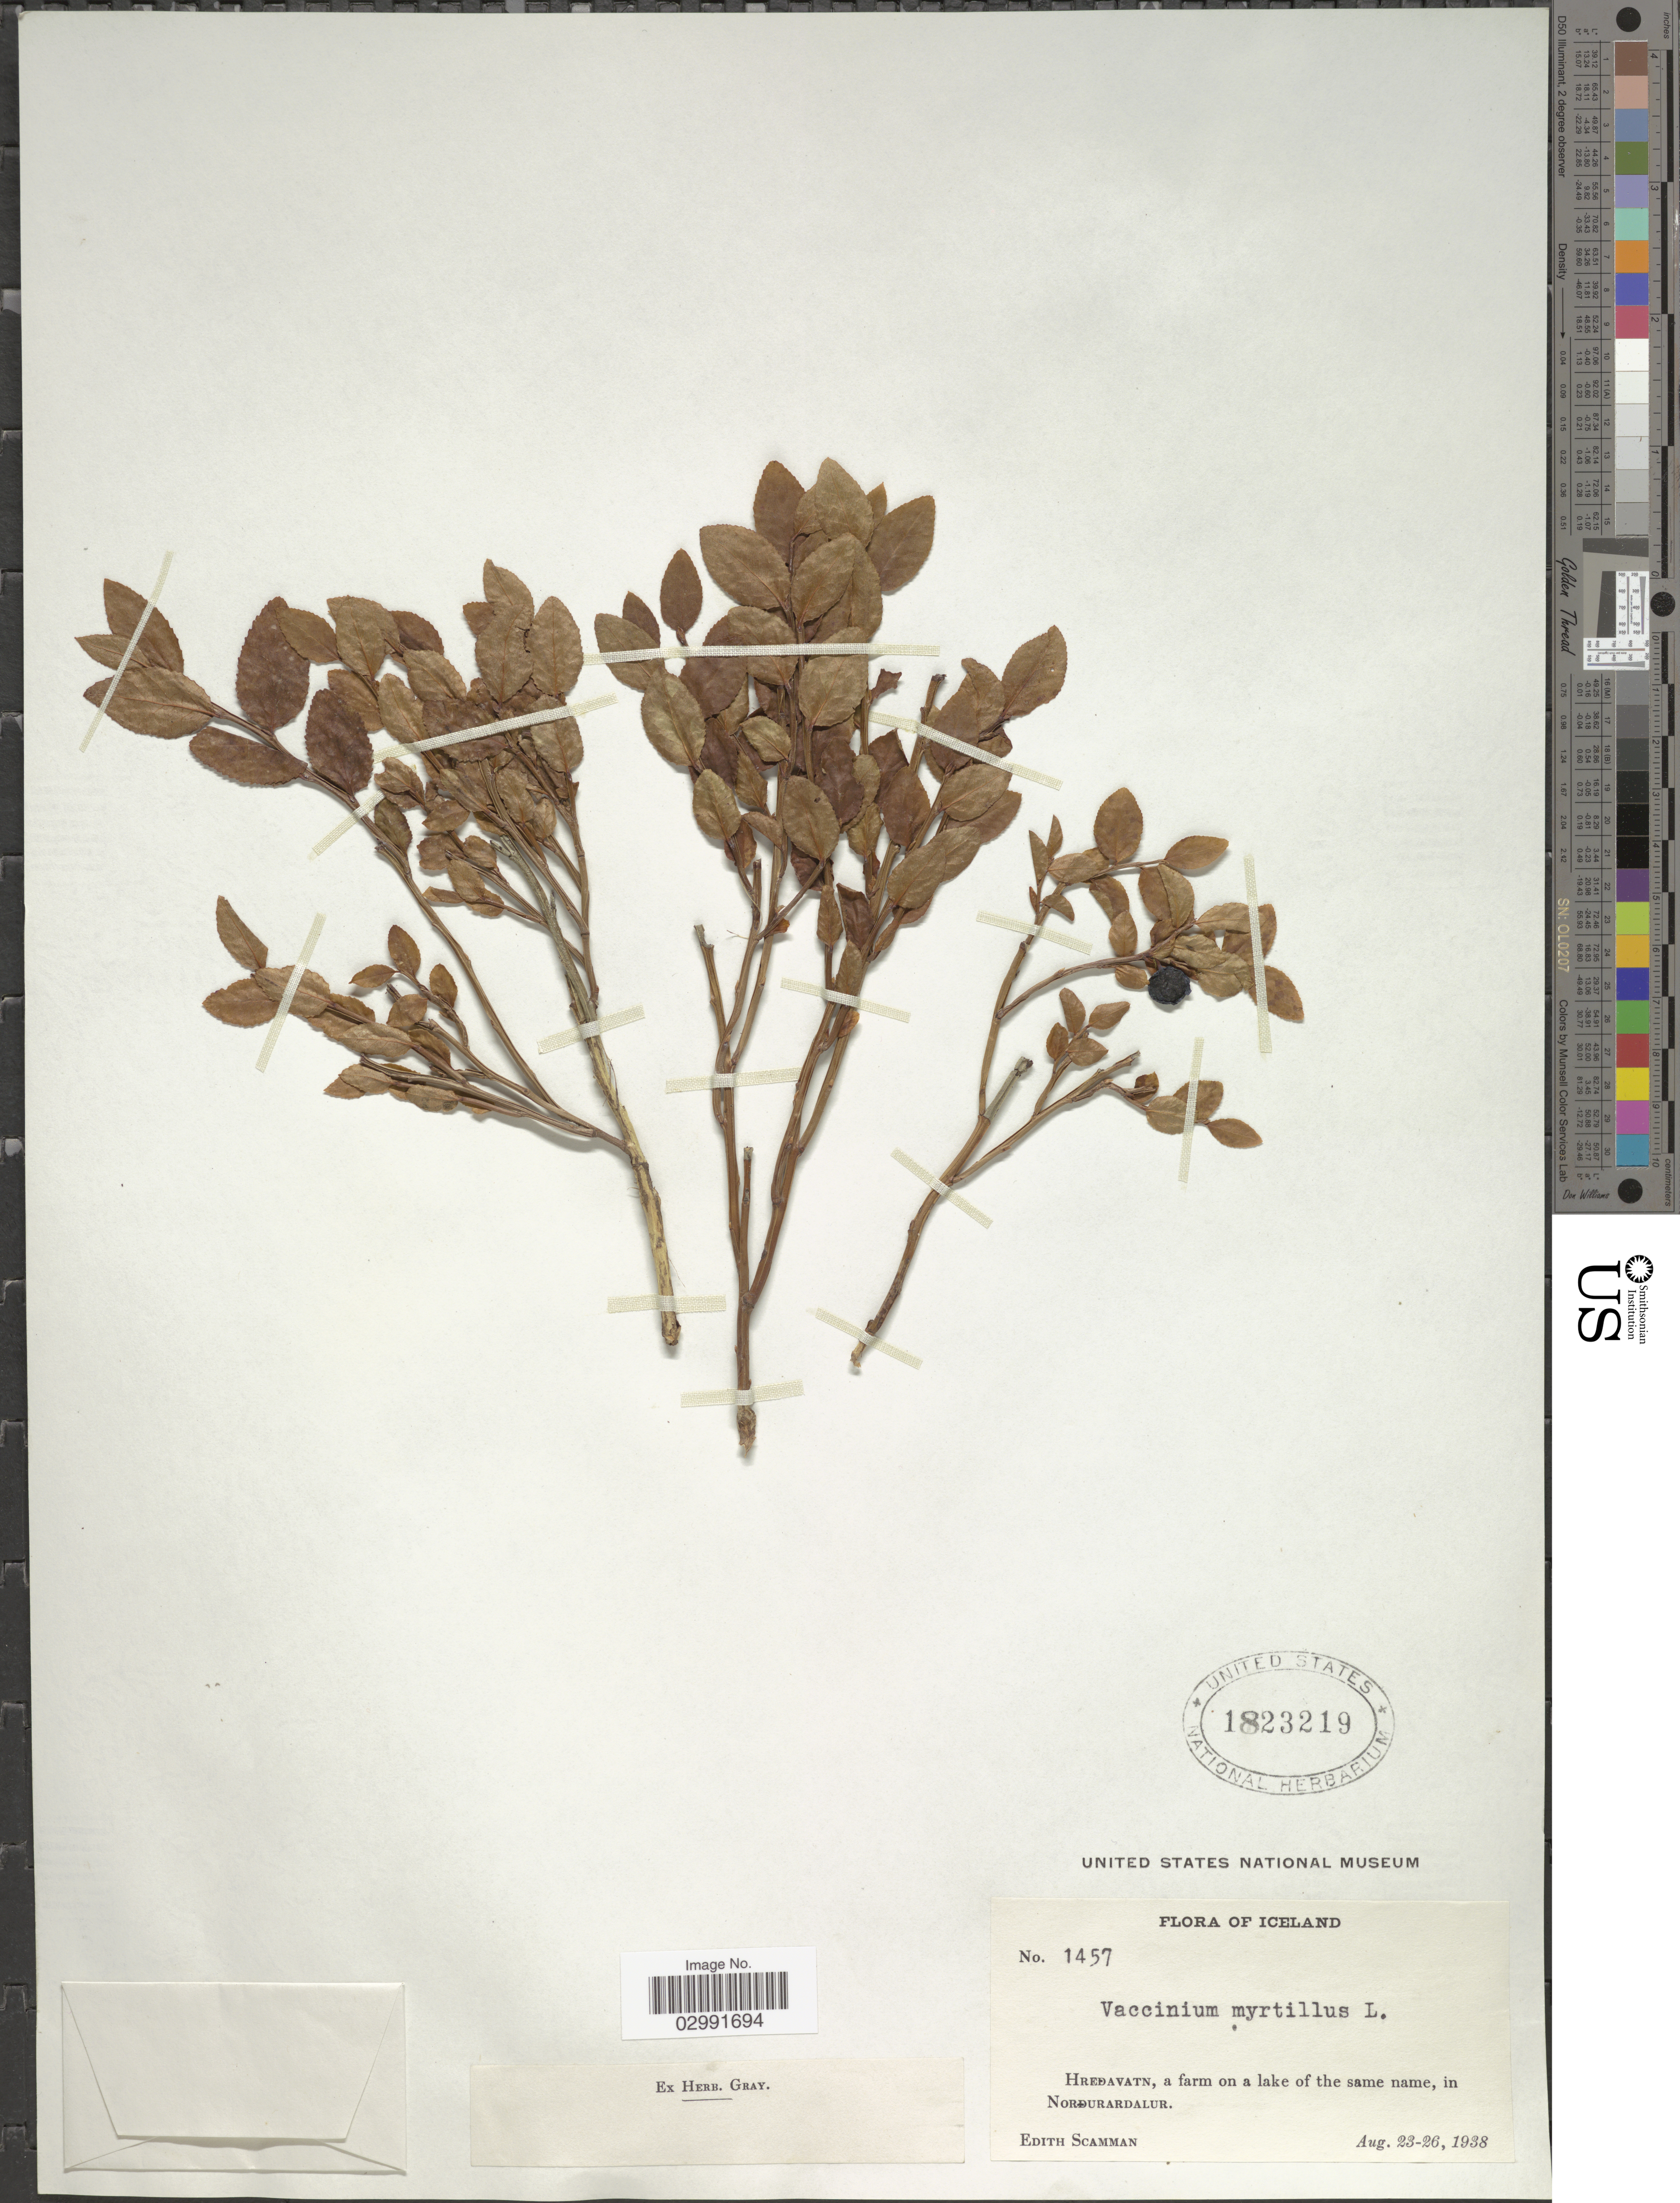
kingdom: Plantae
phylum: Tracheophyta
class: Magnoliopsida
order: Ericales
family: Ericaceae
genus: Vaccinium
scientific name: Vaccinium myrtillus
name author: L.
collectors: E. Scamman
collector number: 1457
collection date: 1938-08-23/1938-08-26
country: Iceland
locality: Hredavatn, a farm on a lake of the same name, in Nordurardalur.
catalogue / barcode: US 1823219